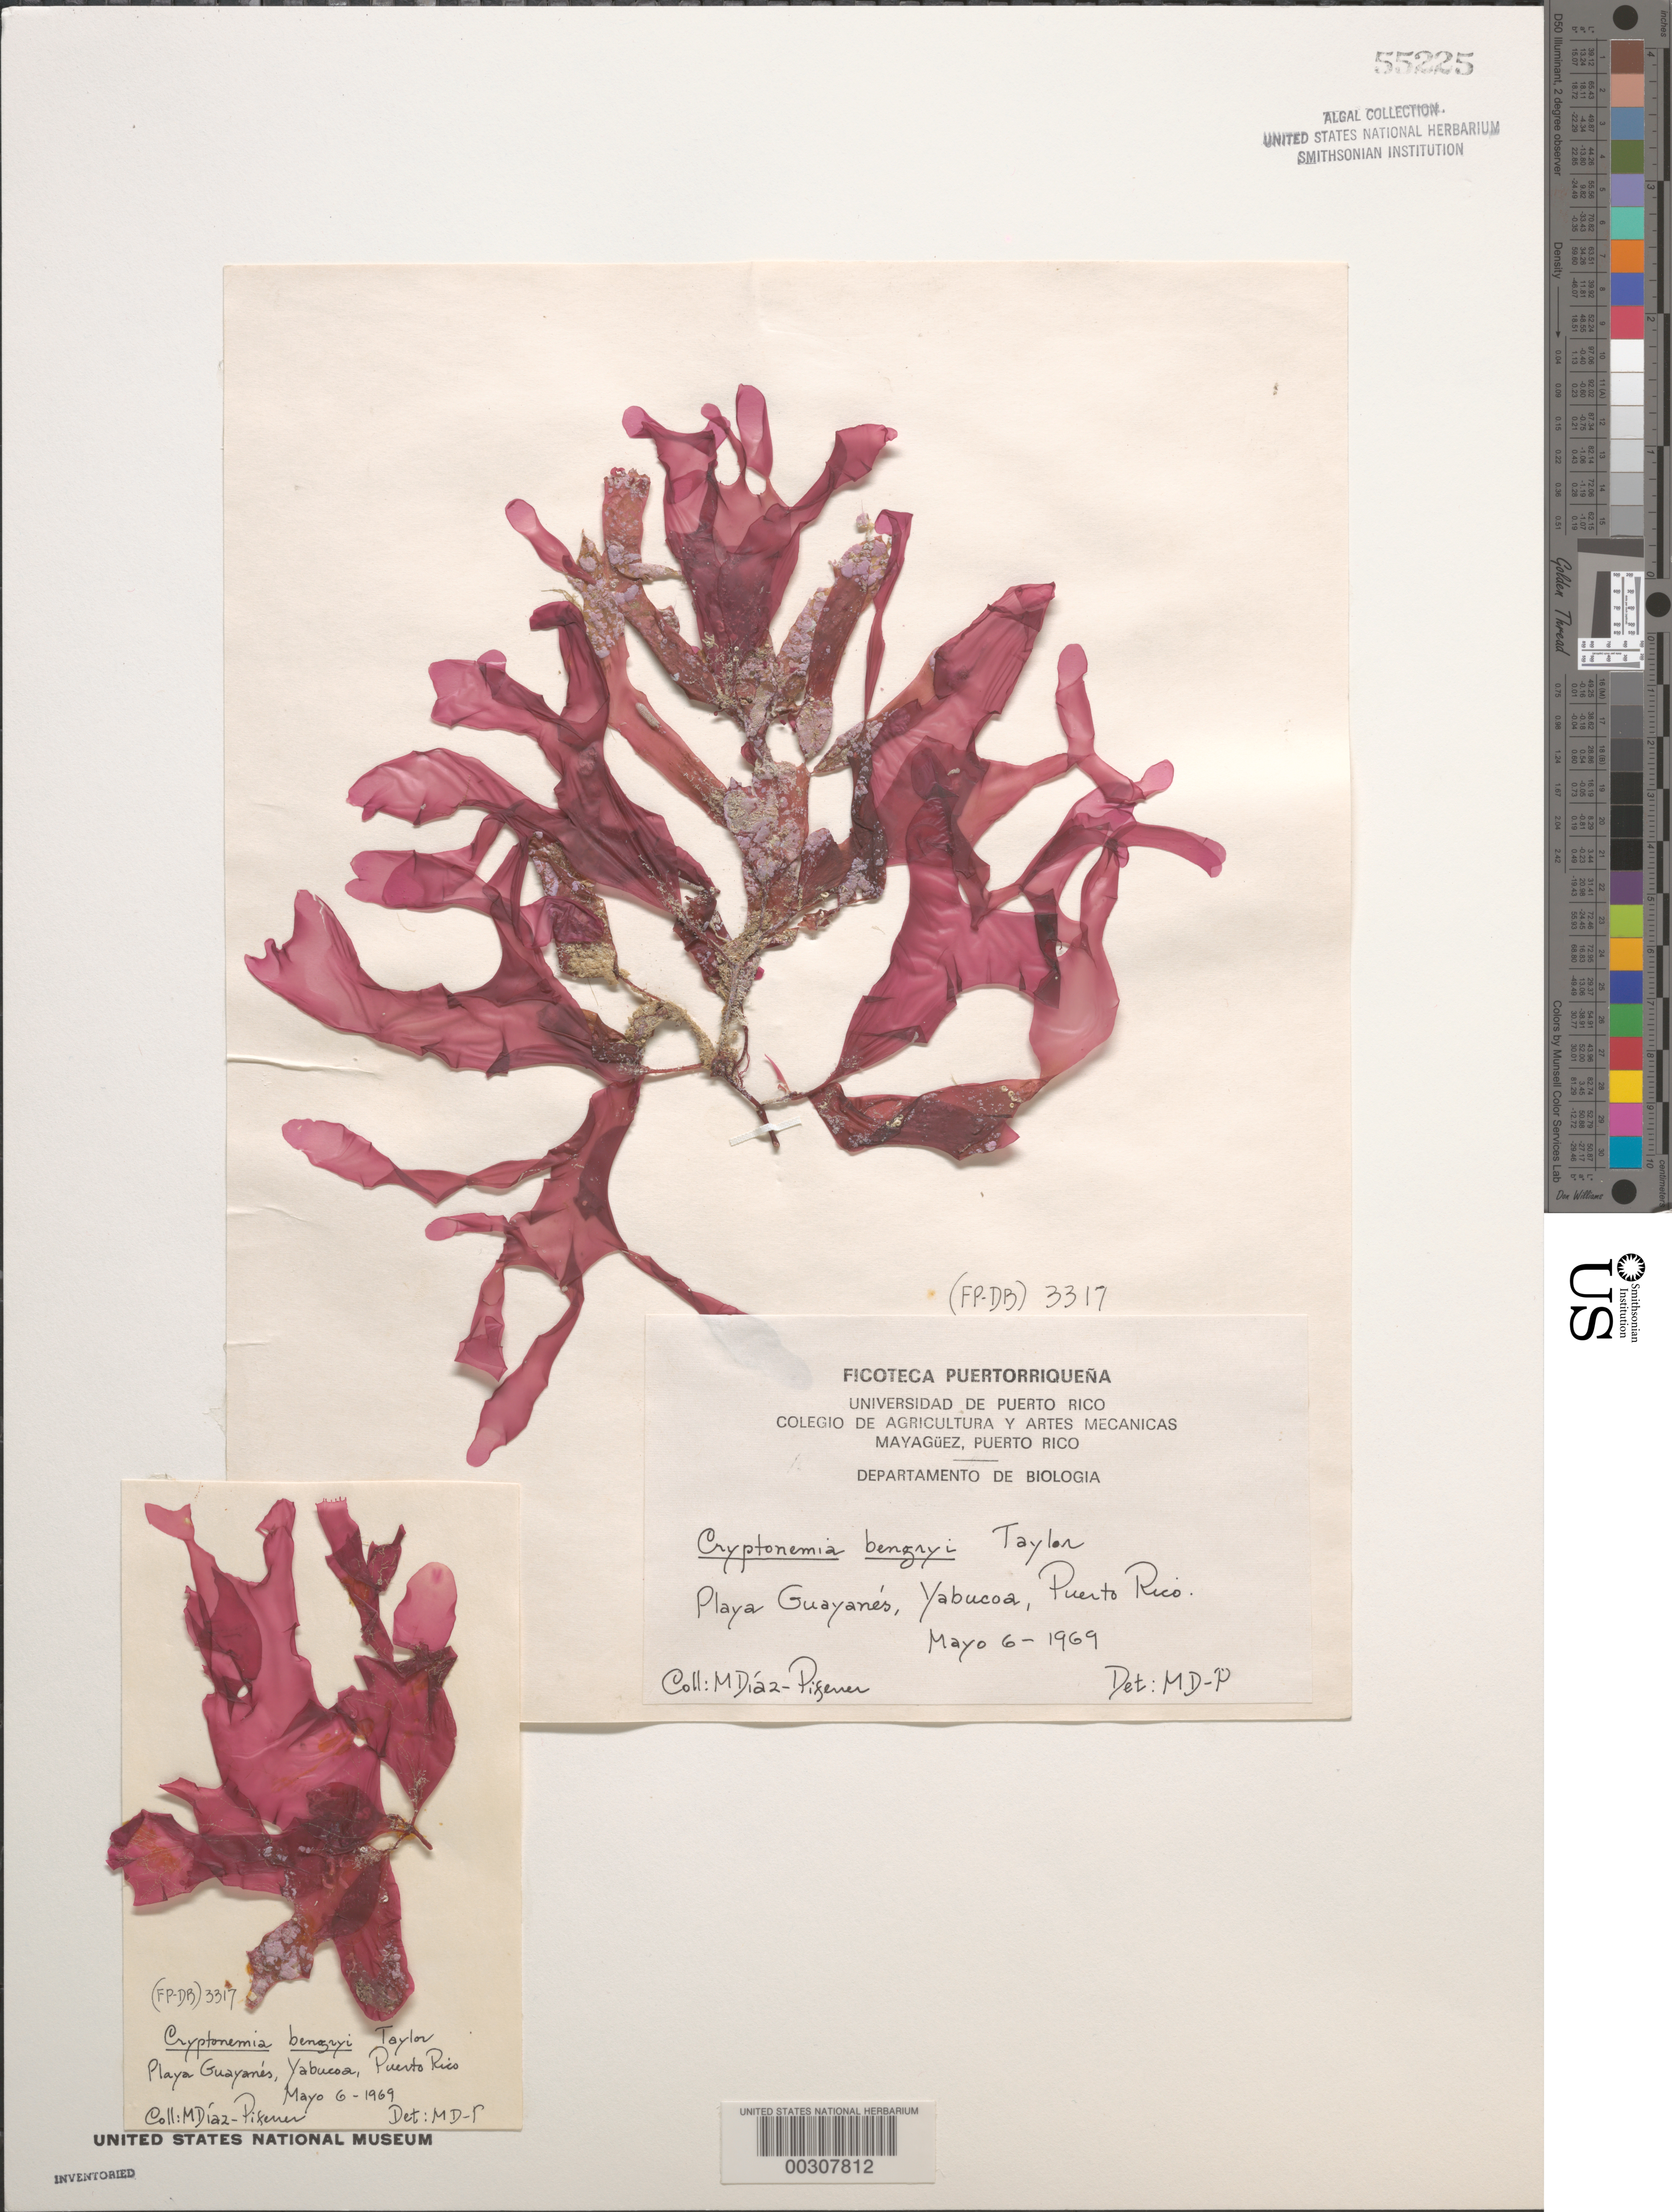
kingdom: Plantae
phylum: Rhodophyta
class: Florideophyceae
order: Halymeniales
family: Halymeniaceae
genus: Cryptonemia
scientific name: Cryptonemia bengryi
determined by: Diaz-Piferrer, M.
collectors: M. Diaz-Piferrer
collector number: (fp-db) 3317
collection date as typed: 06 May 1969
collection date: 1969-05-06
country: Puerto Rico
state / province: Yabucoa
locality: Playa Guayanes, Puerto Yabucoa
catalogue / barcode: US 55225